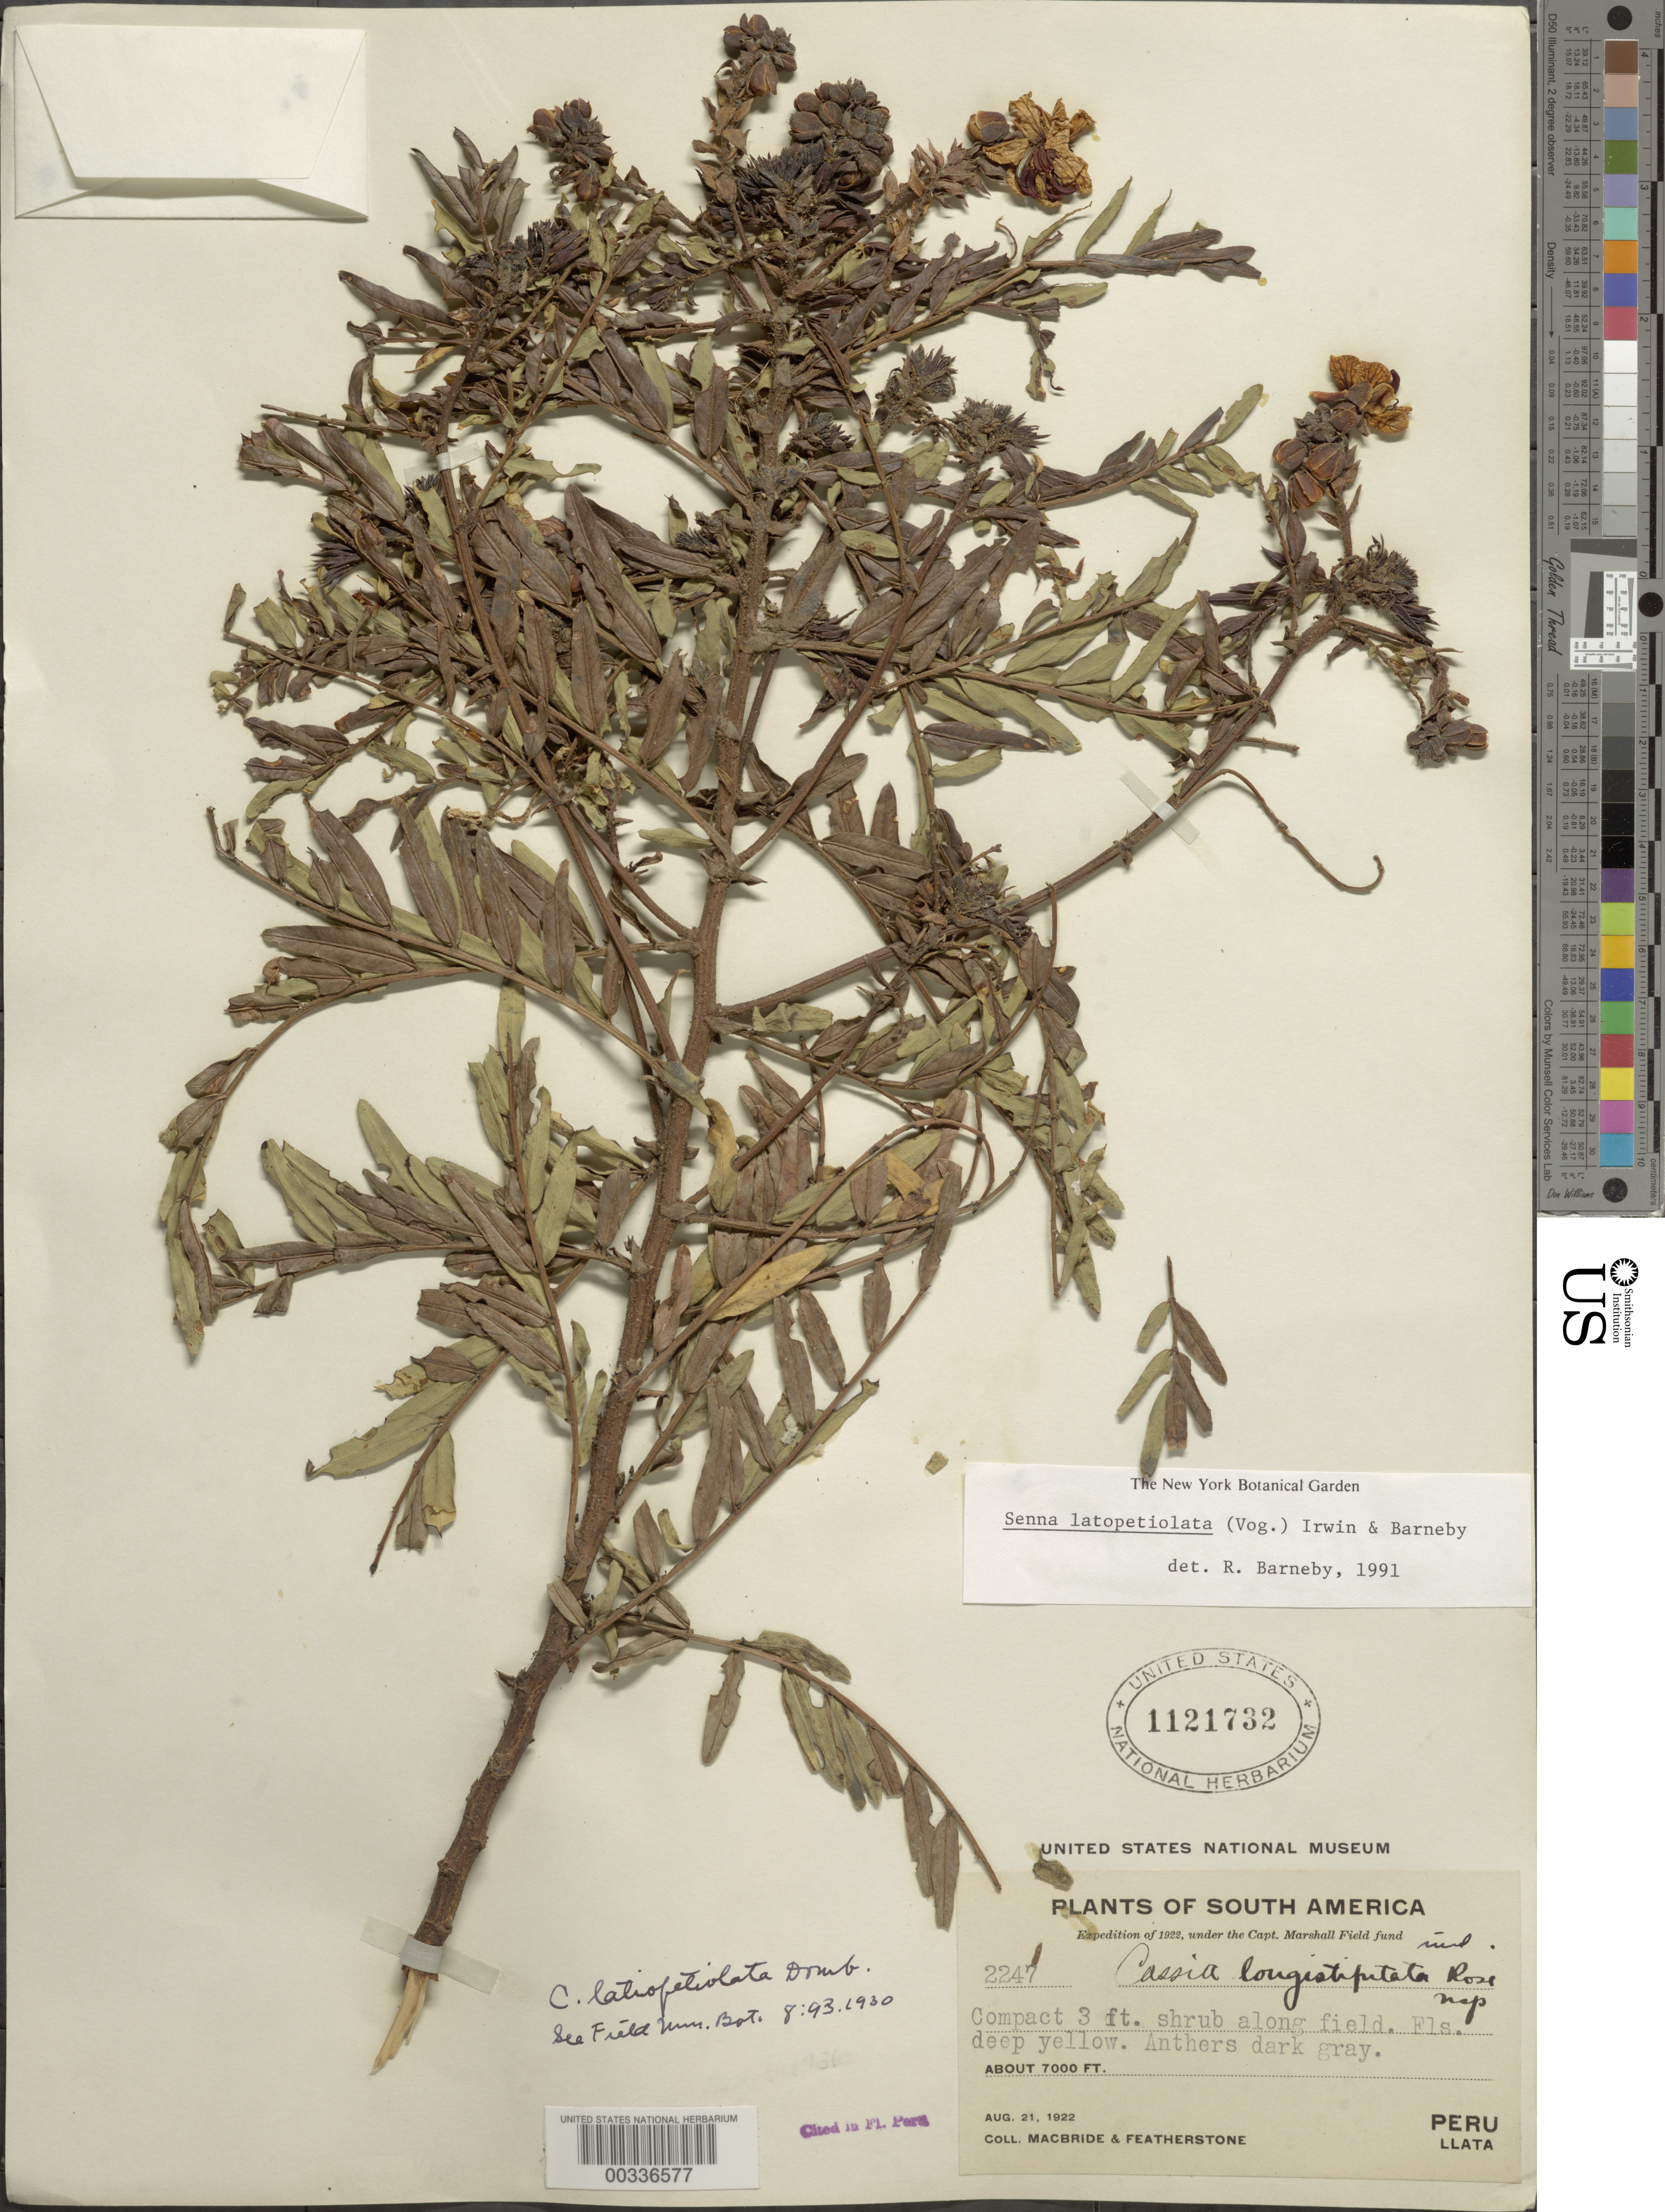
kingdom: Plantae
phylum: Tracheophyta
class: Magnoliopsida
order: Fabales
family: Fabaceae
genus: Senna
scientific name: Senna latopetiolata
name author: (Vogel) H.S. Irwin & Barneby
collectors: J. F. Macbride & W. Featherstone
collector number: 2247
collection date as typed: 21 Aug 1922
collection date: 1922-08-21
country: Peru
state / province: Huánuco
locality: Llata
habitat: Along field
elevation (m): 2134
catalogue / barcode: US 1121732